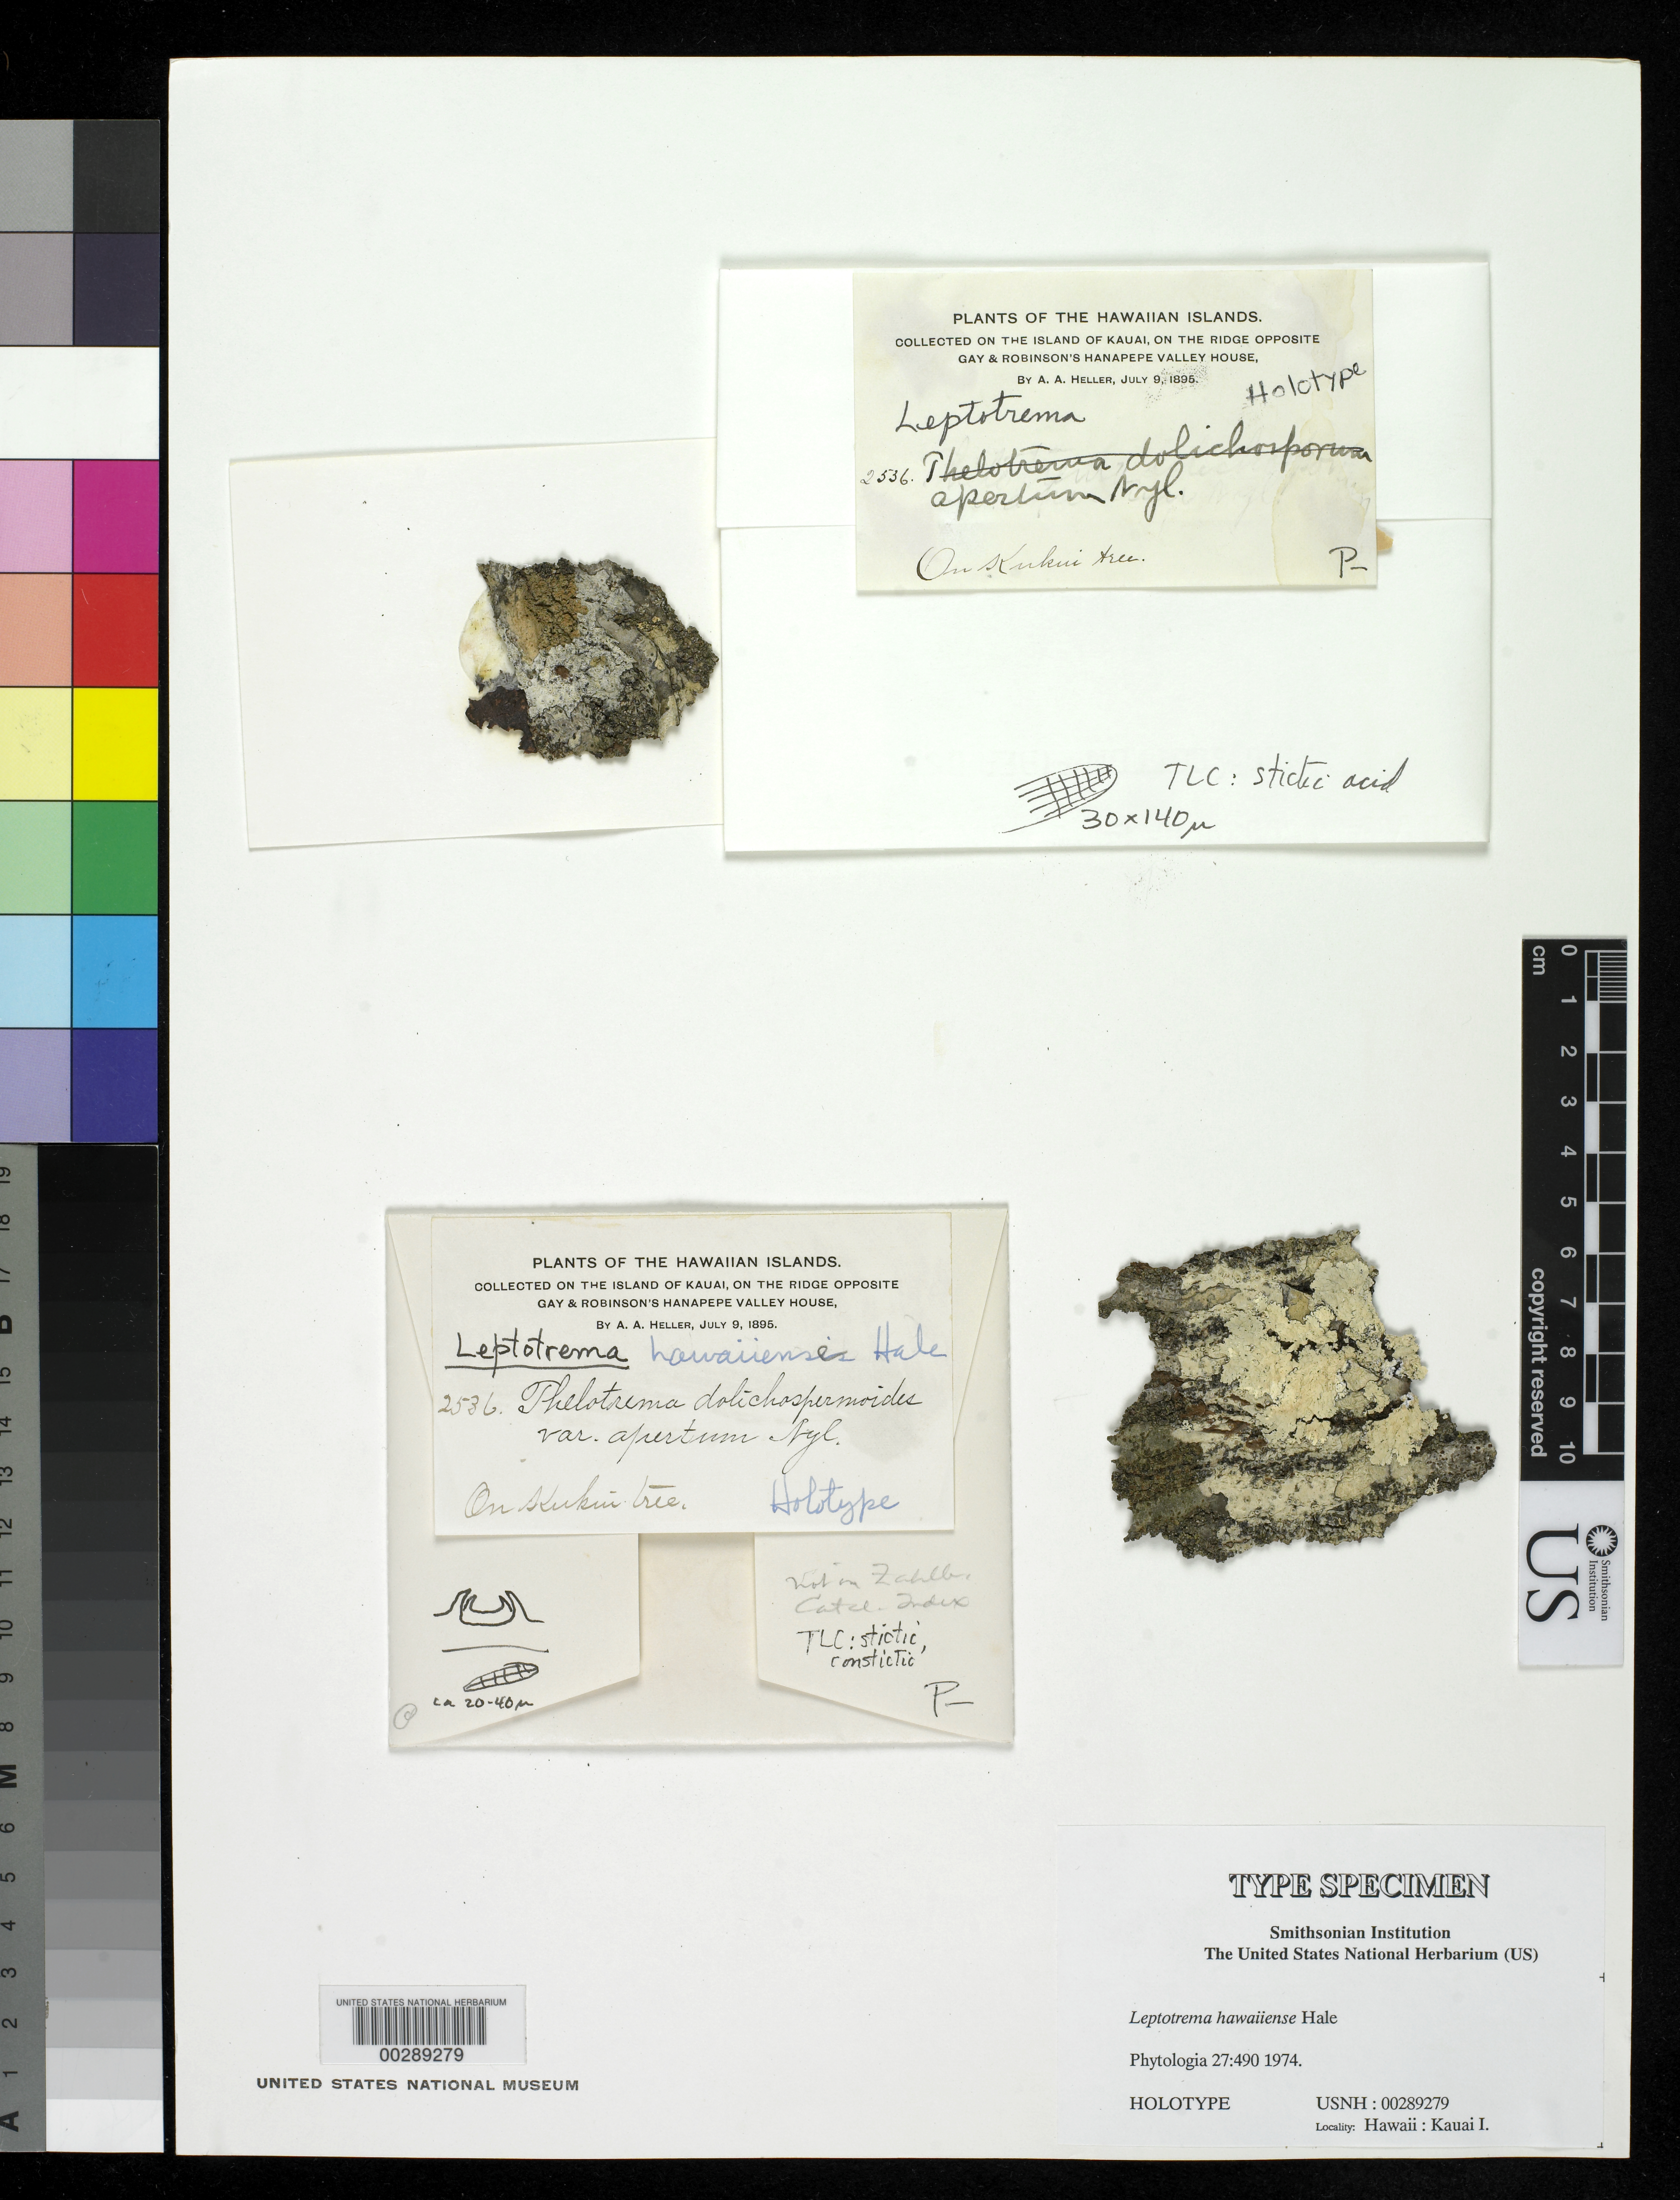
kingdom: Fungi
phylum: Ascomycota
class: Lecanoromycetes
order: Ostropales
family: Graphidaceae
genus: Leptotrema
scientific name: Leptotrema hawaiiense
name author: Hale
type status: Holotype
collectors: A. A. Heller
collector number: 2536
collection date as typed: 09 Jul 1895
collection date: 1895-07-09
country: United States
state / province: Hawaii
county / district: Kauai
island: Kaua'i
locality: Ridge opposite Gay & Robinson's Hanapepe Valley house, on Kukui tree.